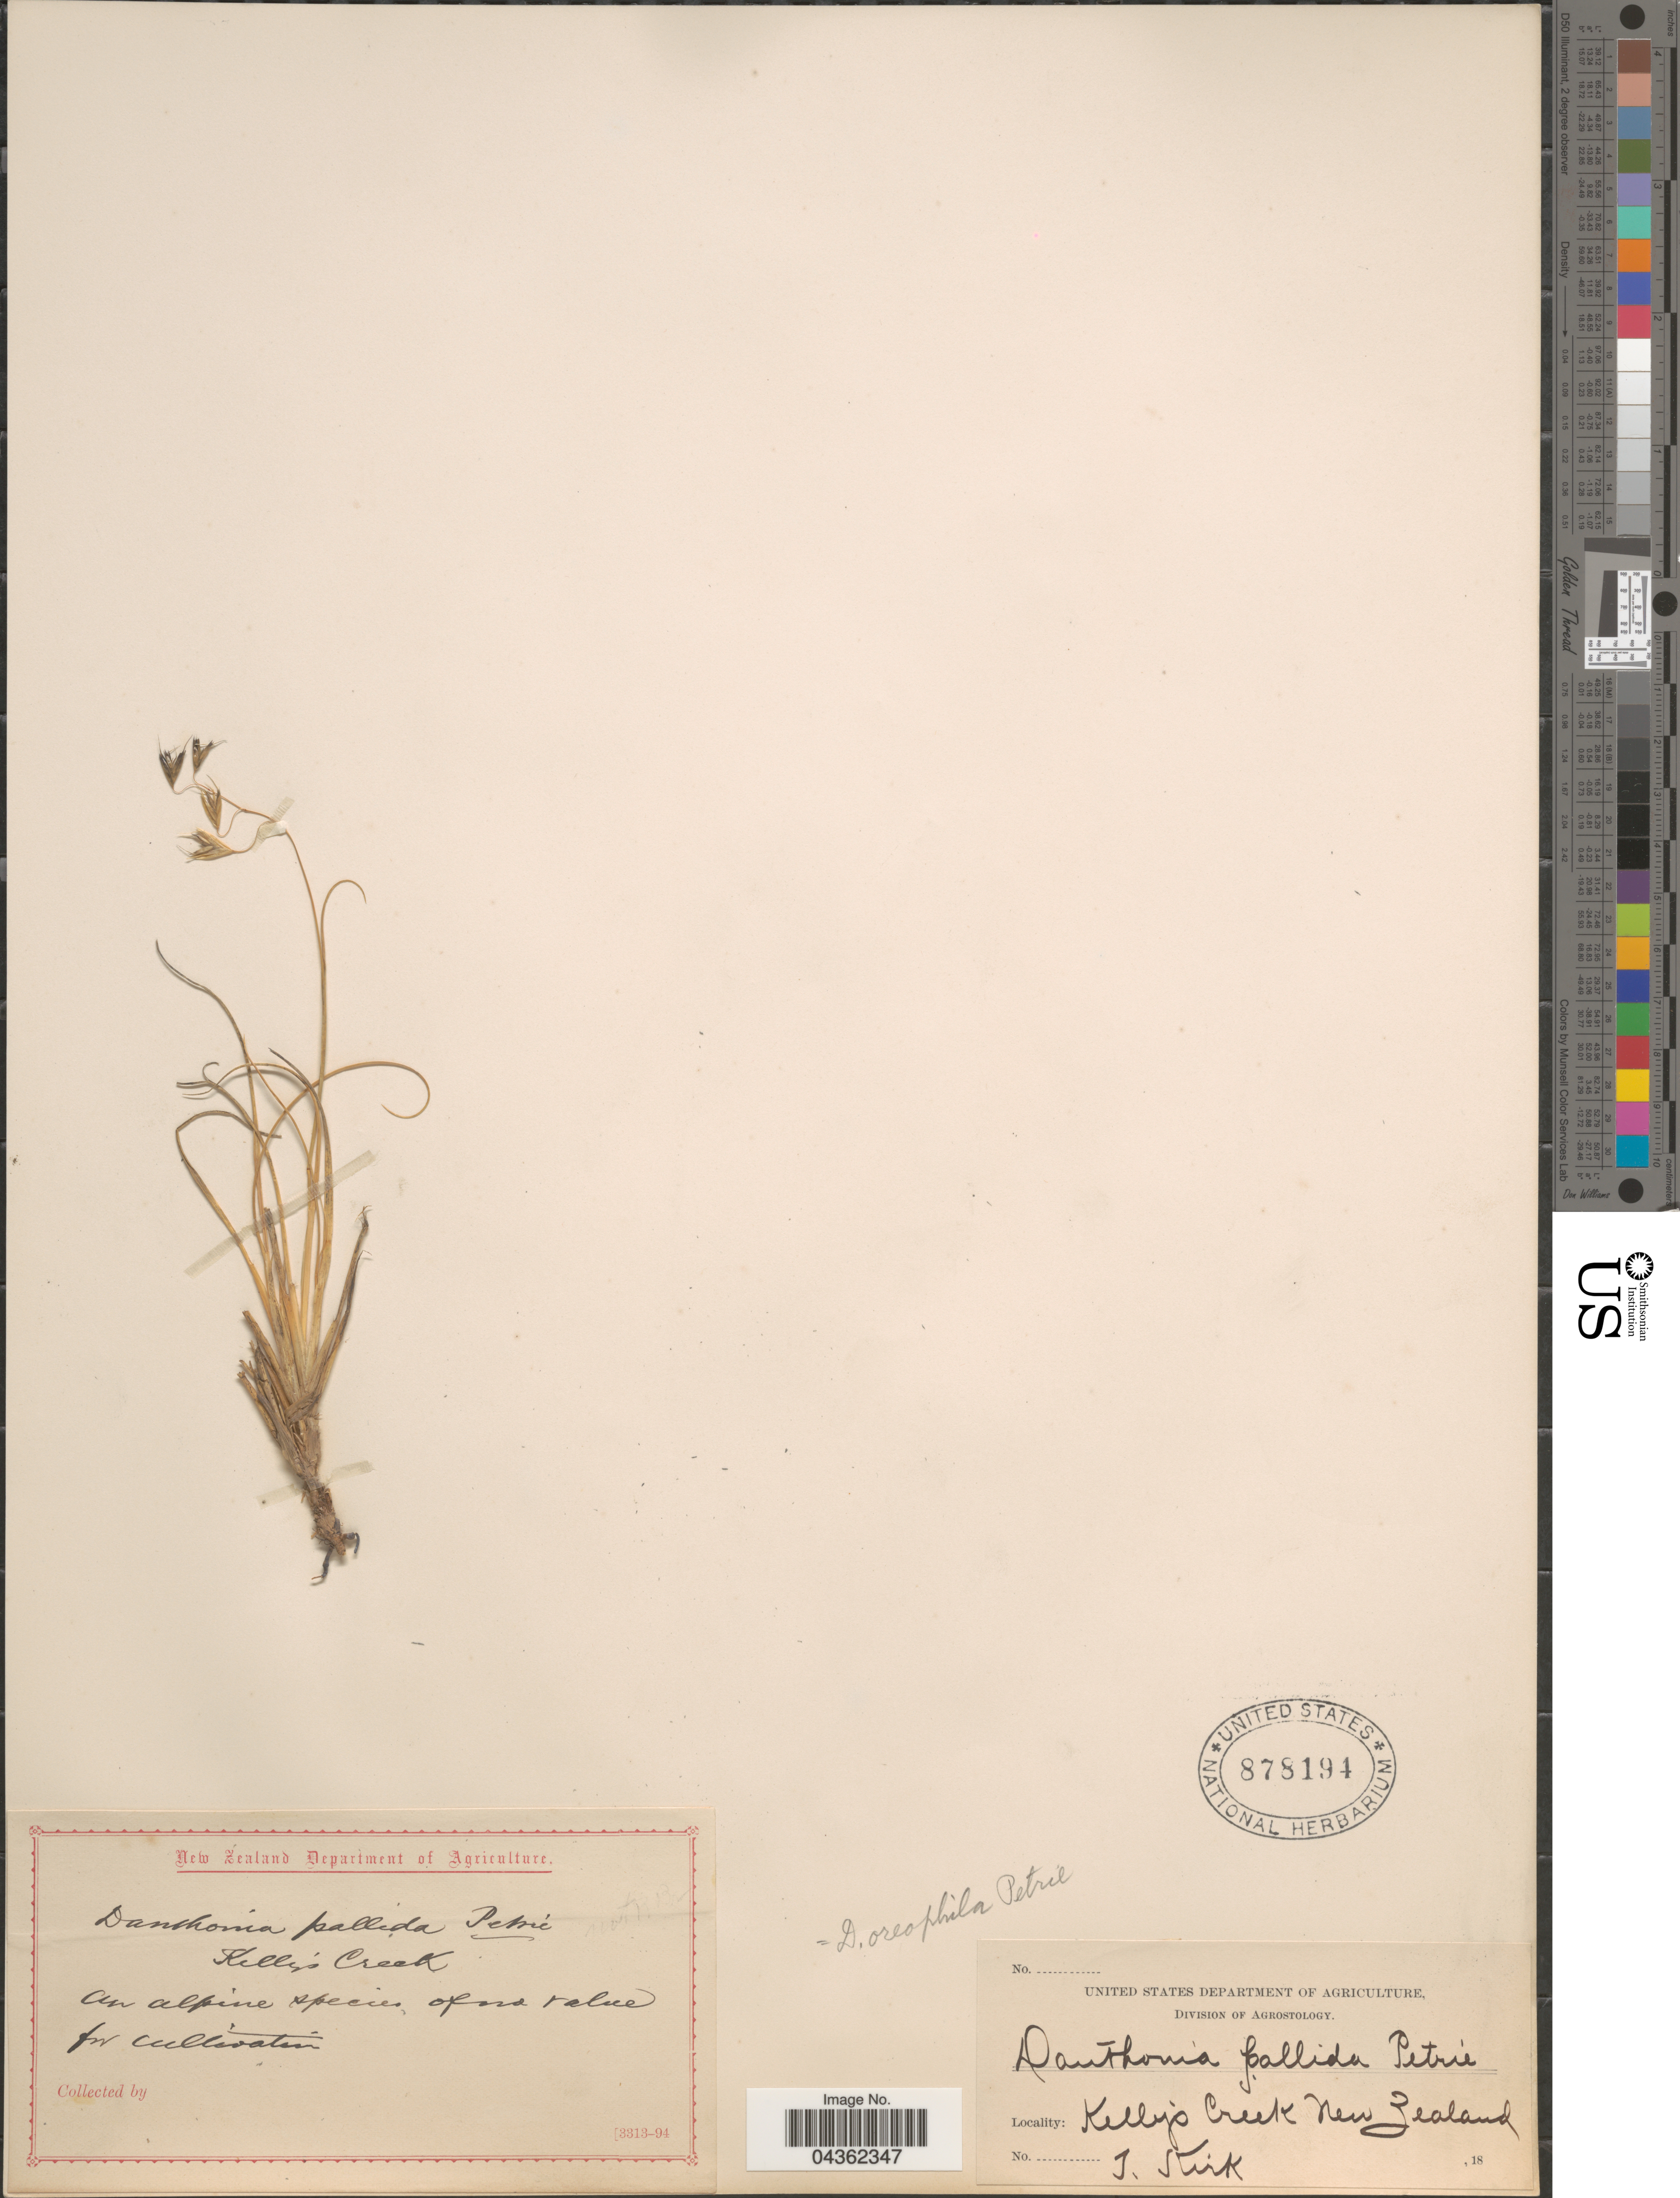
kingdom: Plantae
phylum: Tracheophyta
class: Liliopsida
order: Poales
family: Poaceae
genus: Chionochloa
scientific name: Chionochloa oreophila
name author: (Petrie) Zotov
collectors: T. Kirk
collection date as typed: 18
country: New Zealand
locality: Kelly's Creek.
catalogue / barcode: US 878194